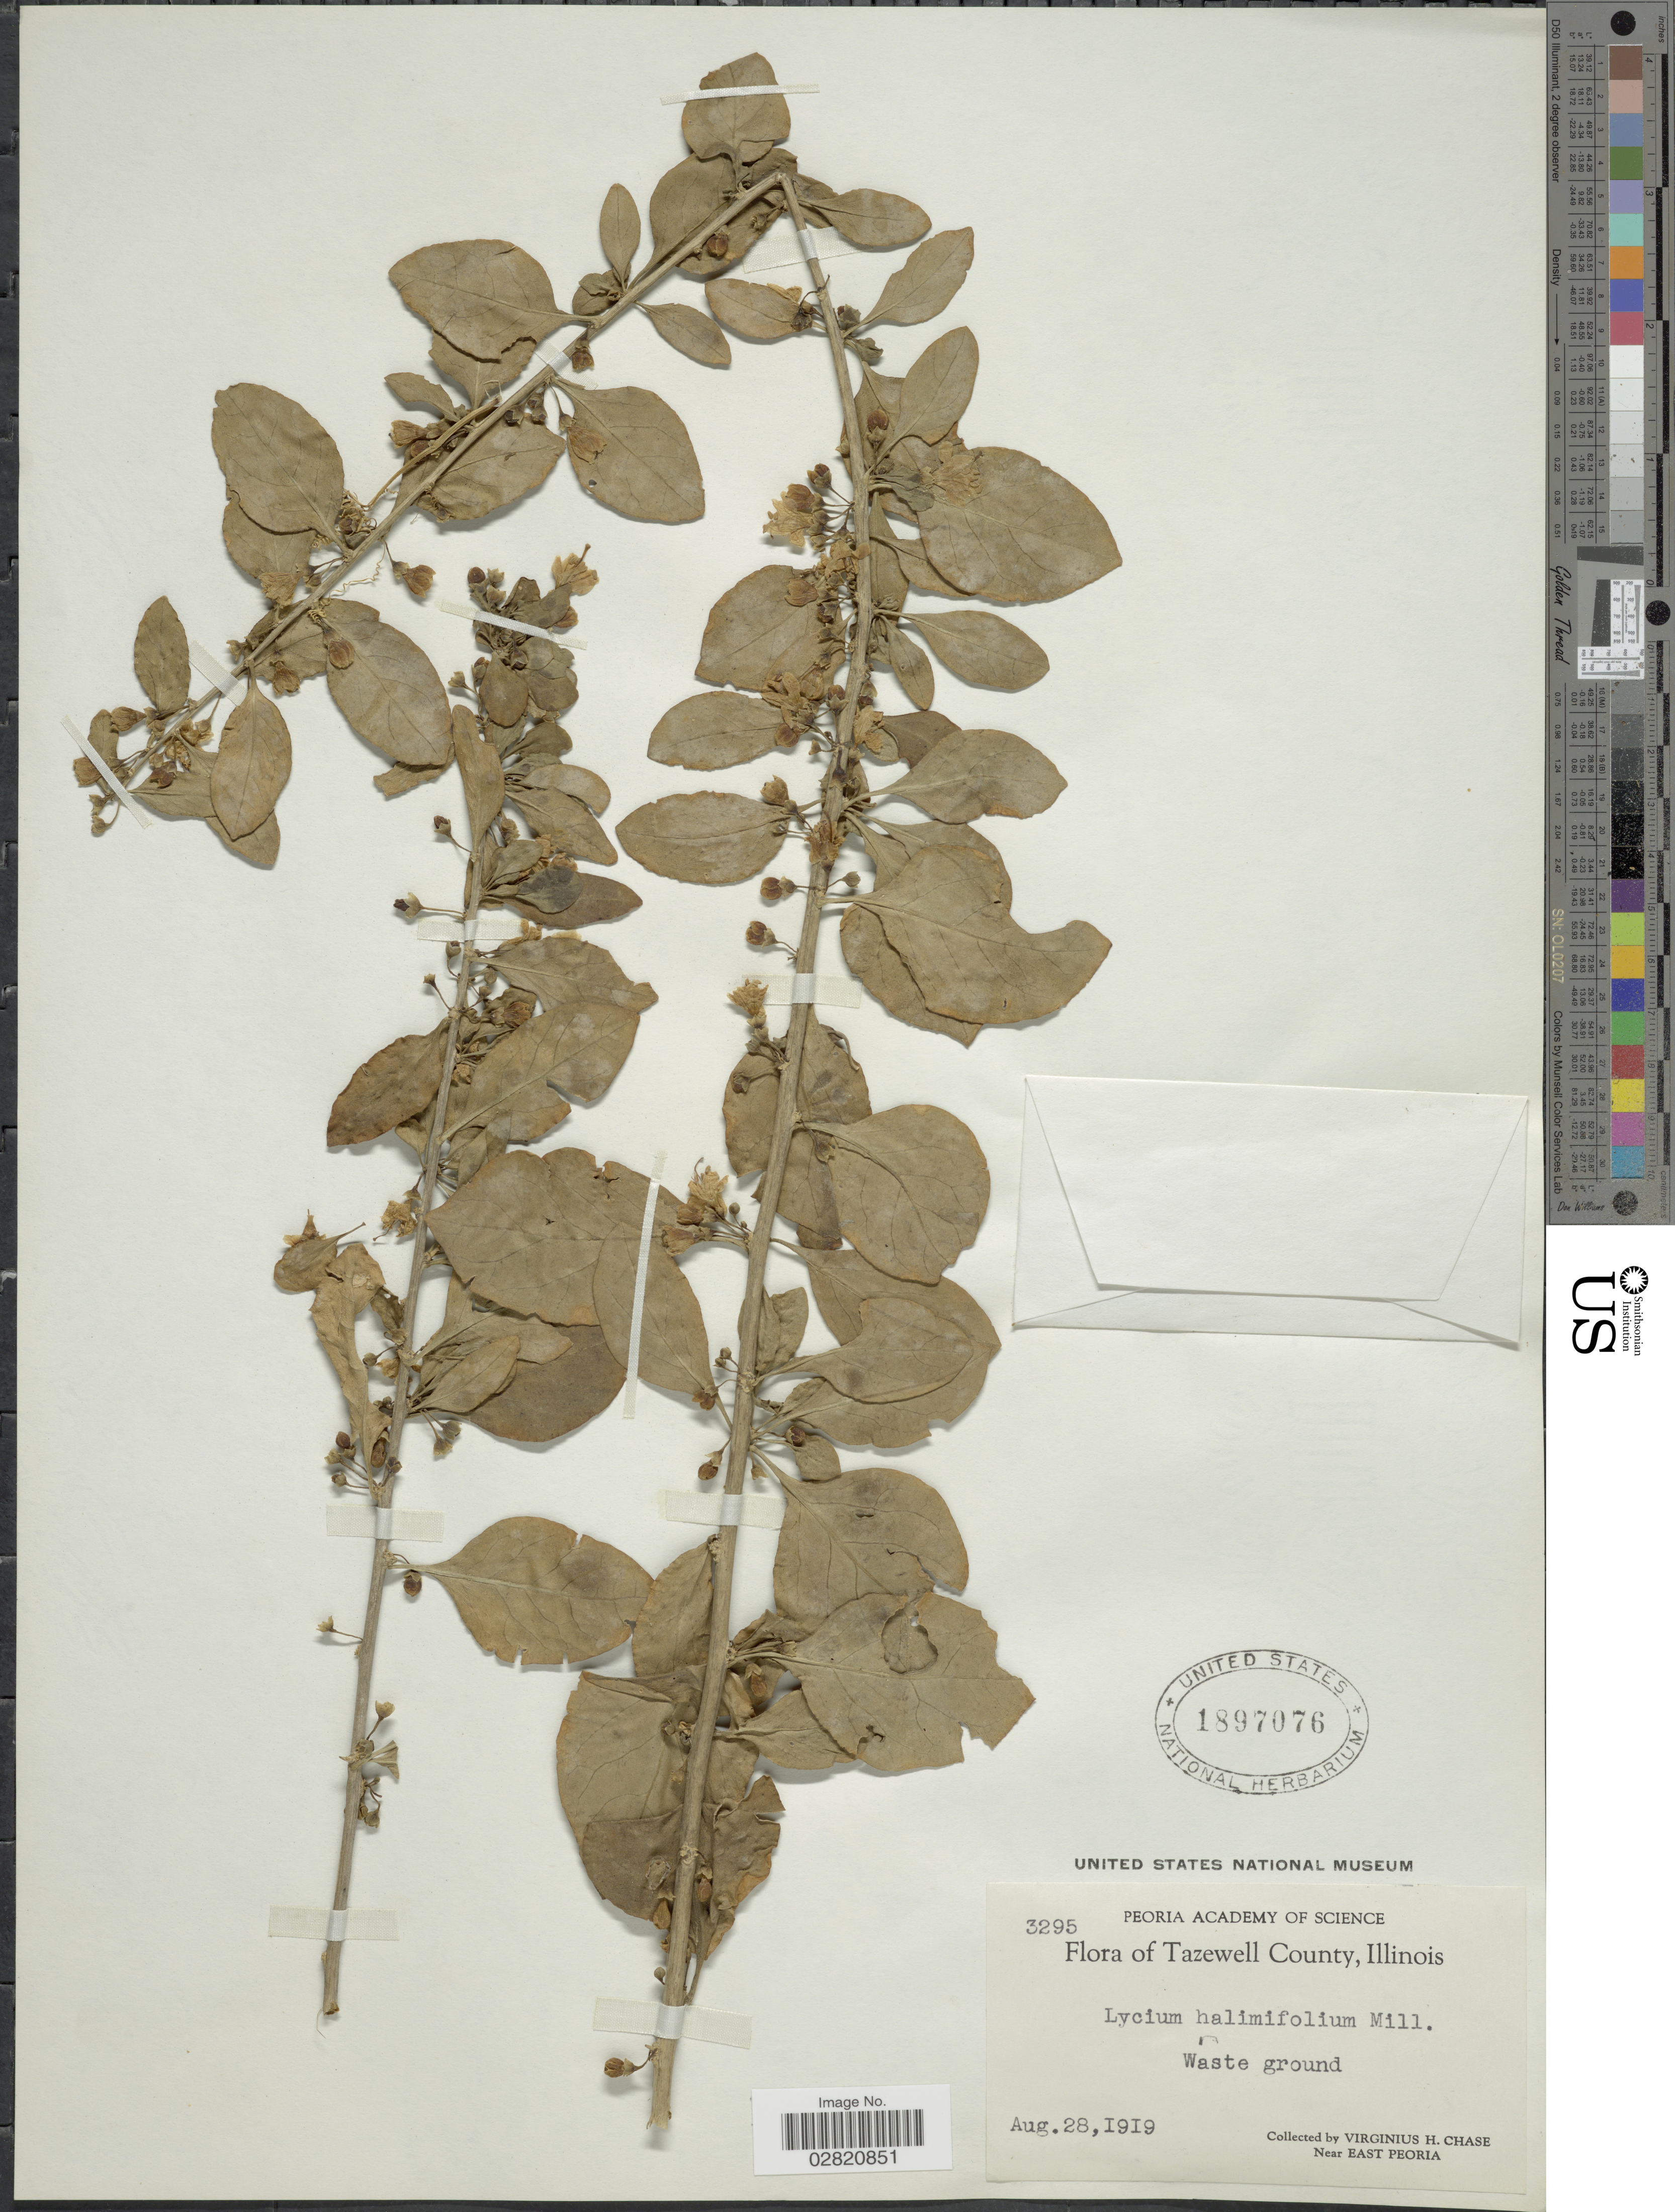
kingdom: Plantae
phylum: Tracheophyta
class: Magnoliopsida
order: Solanales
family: Solanaceae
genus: Lycium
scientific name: Lycium barbarum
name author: L.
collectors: V. H. Chase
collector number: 3295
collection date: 1919-08-28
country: United States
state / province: Illinois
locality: Tazewell County. Waste ground. Near East Peoria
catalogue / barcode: US 1897076